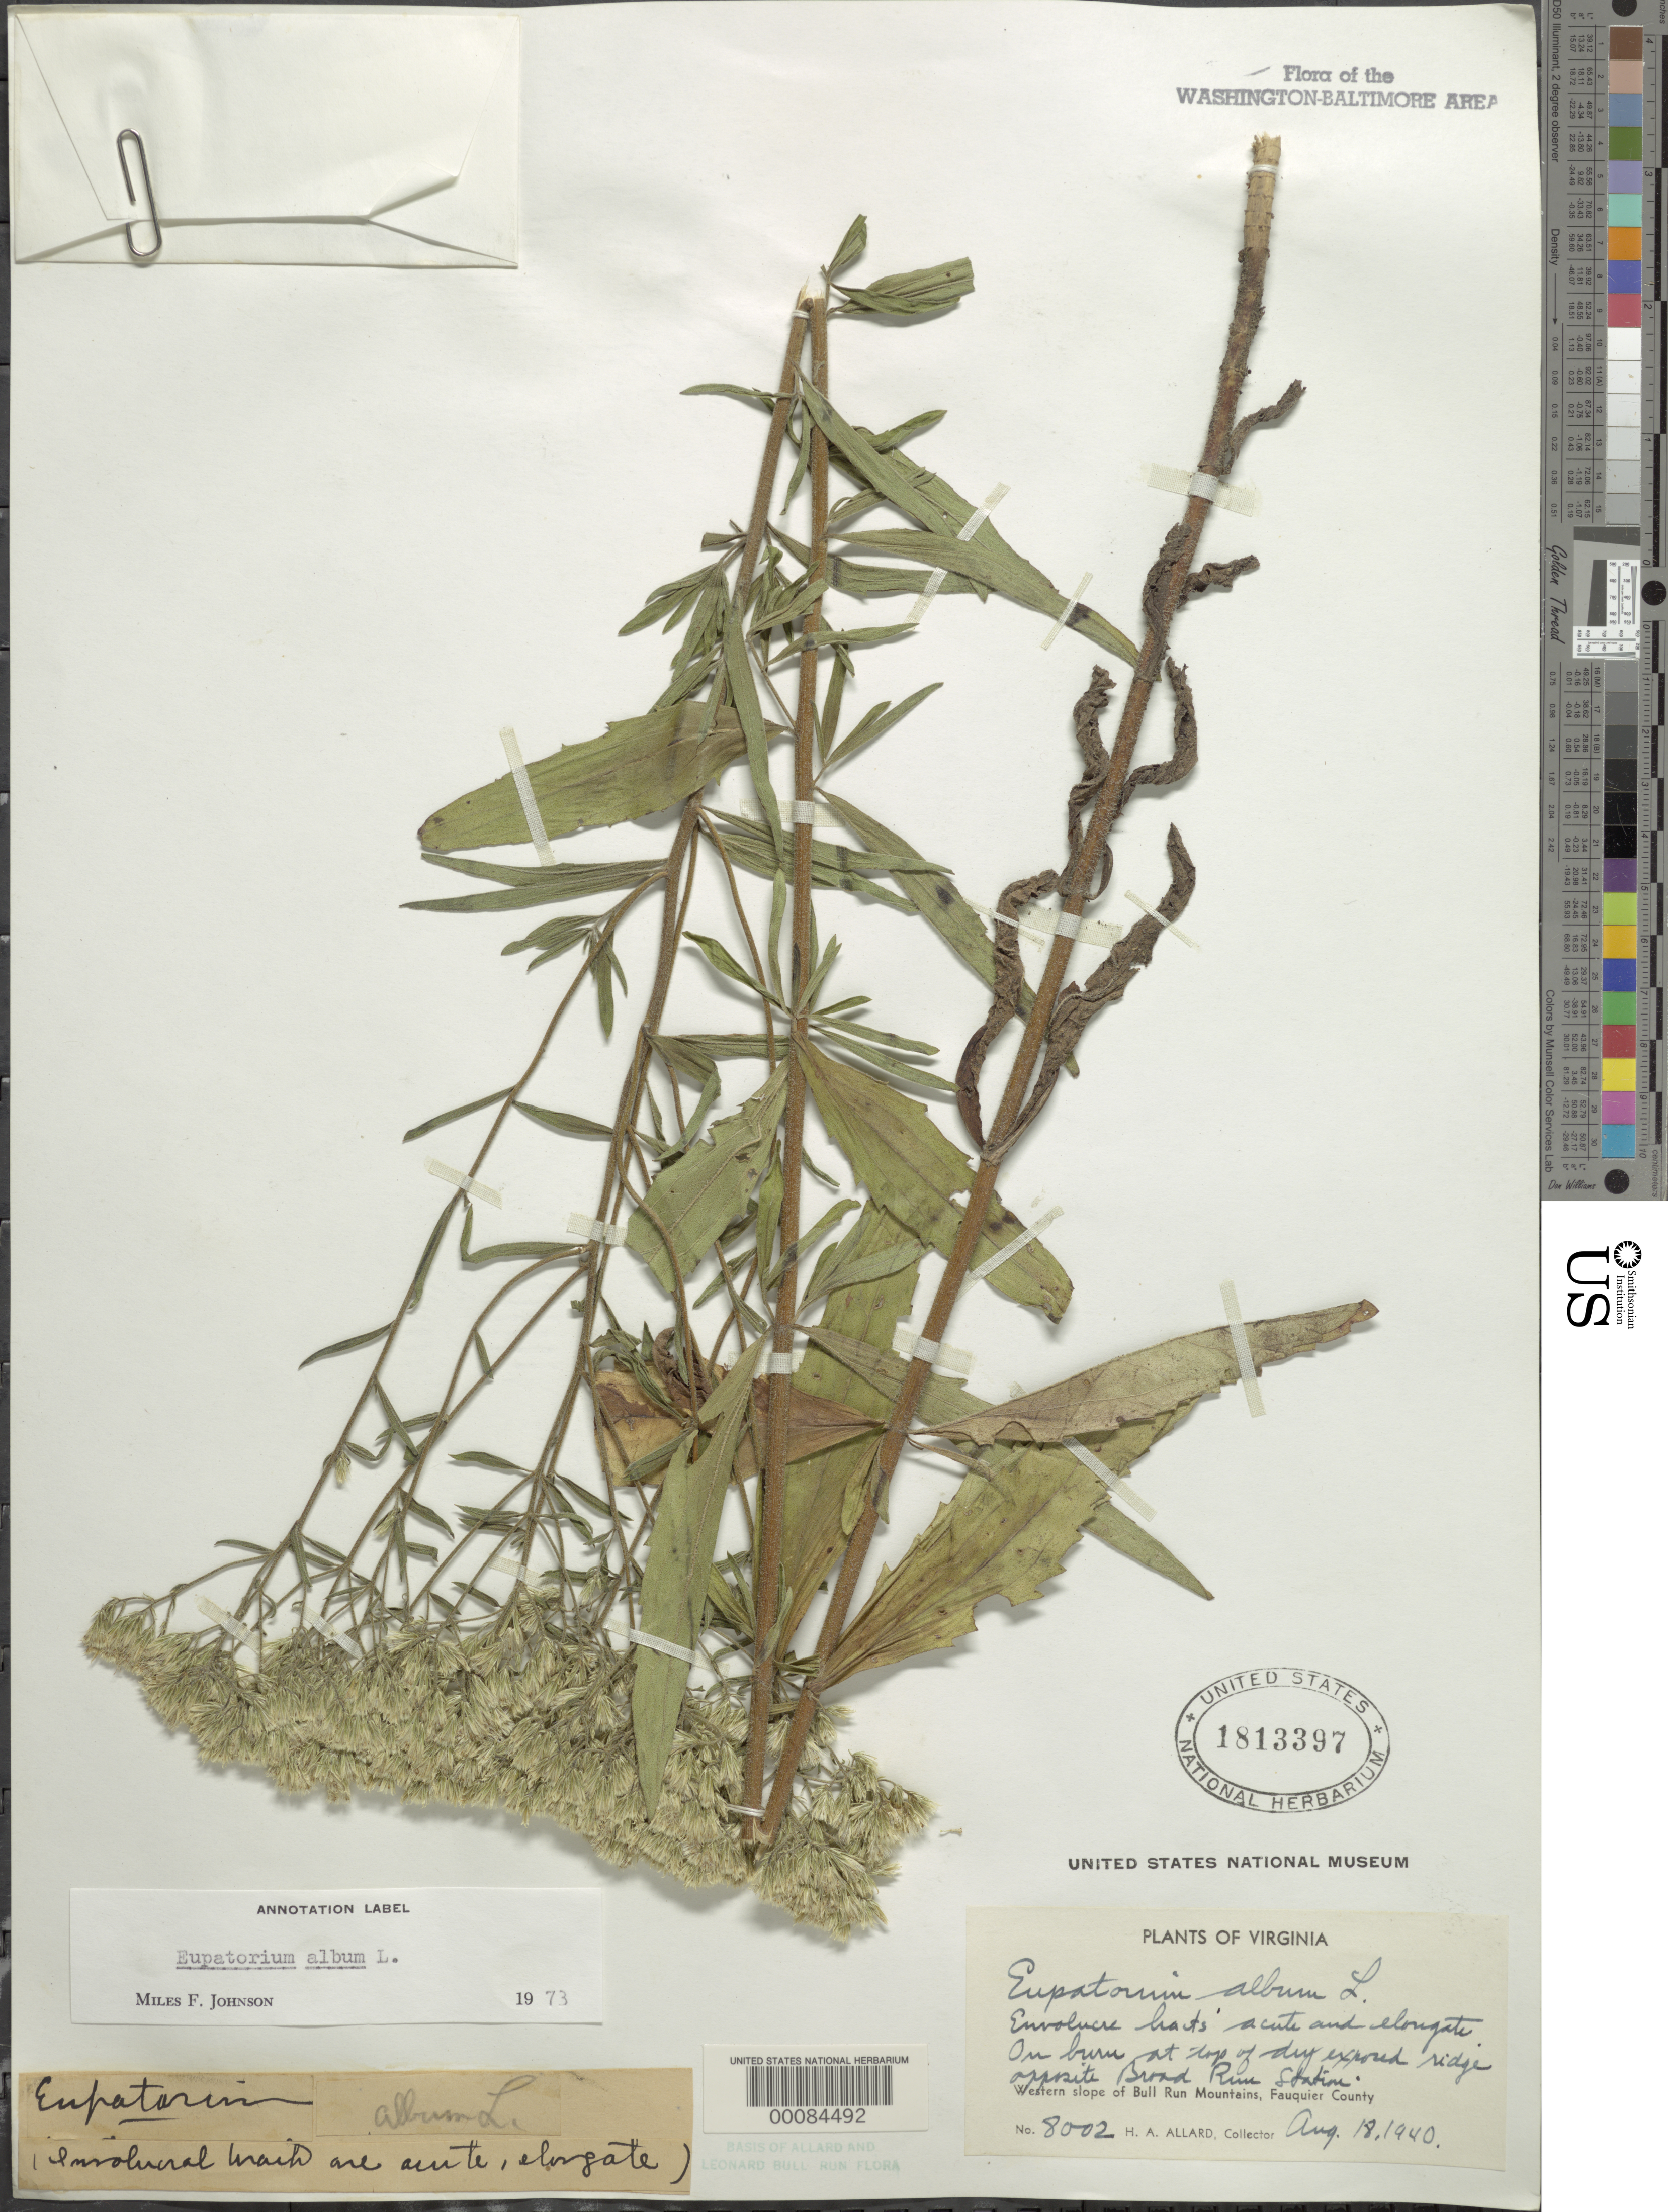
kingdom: Plantae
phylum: Tracheophyta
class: Magnoliopsida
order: Asterales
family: Asteraceae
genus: Eupatorium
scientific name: Eupatorium album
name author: L.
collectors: H. A. Allard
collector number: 8002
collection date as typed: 18 Aug 1940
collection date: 1940-08-18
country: United States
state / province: Virginia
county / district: Fauquier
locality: opposite Broad Run Station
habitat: Dry exposed ridge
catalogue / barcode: US 1813397